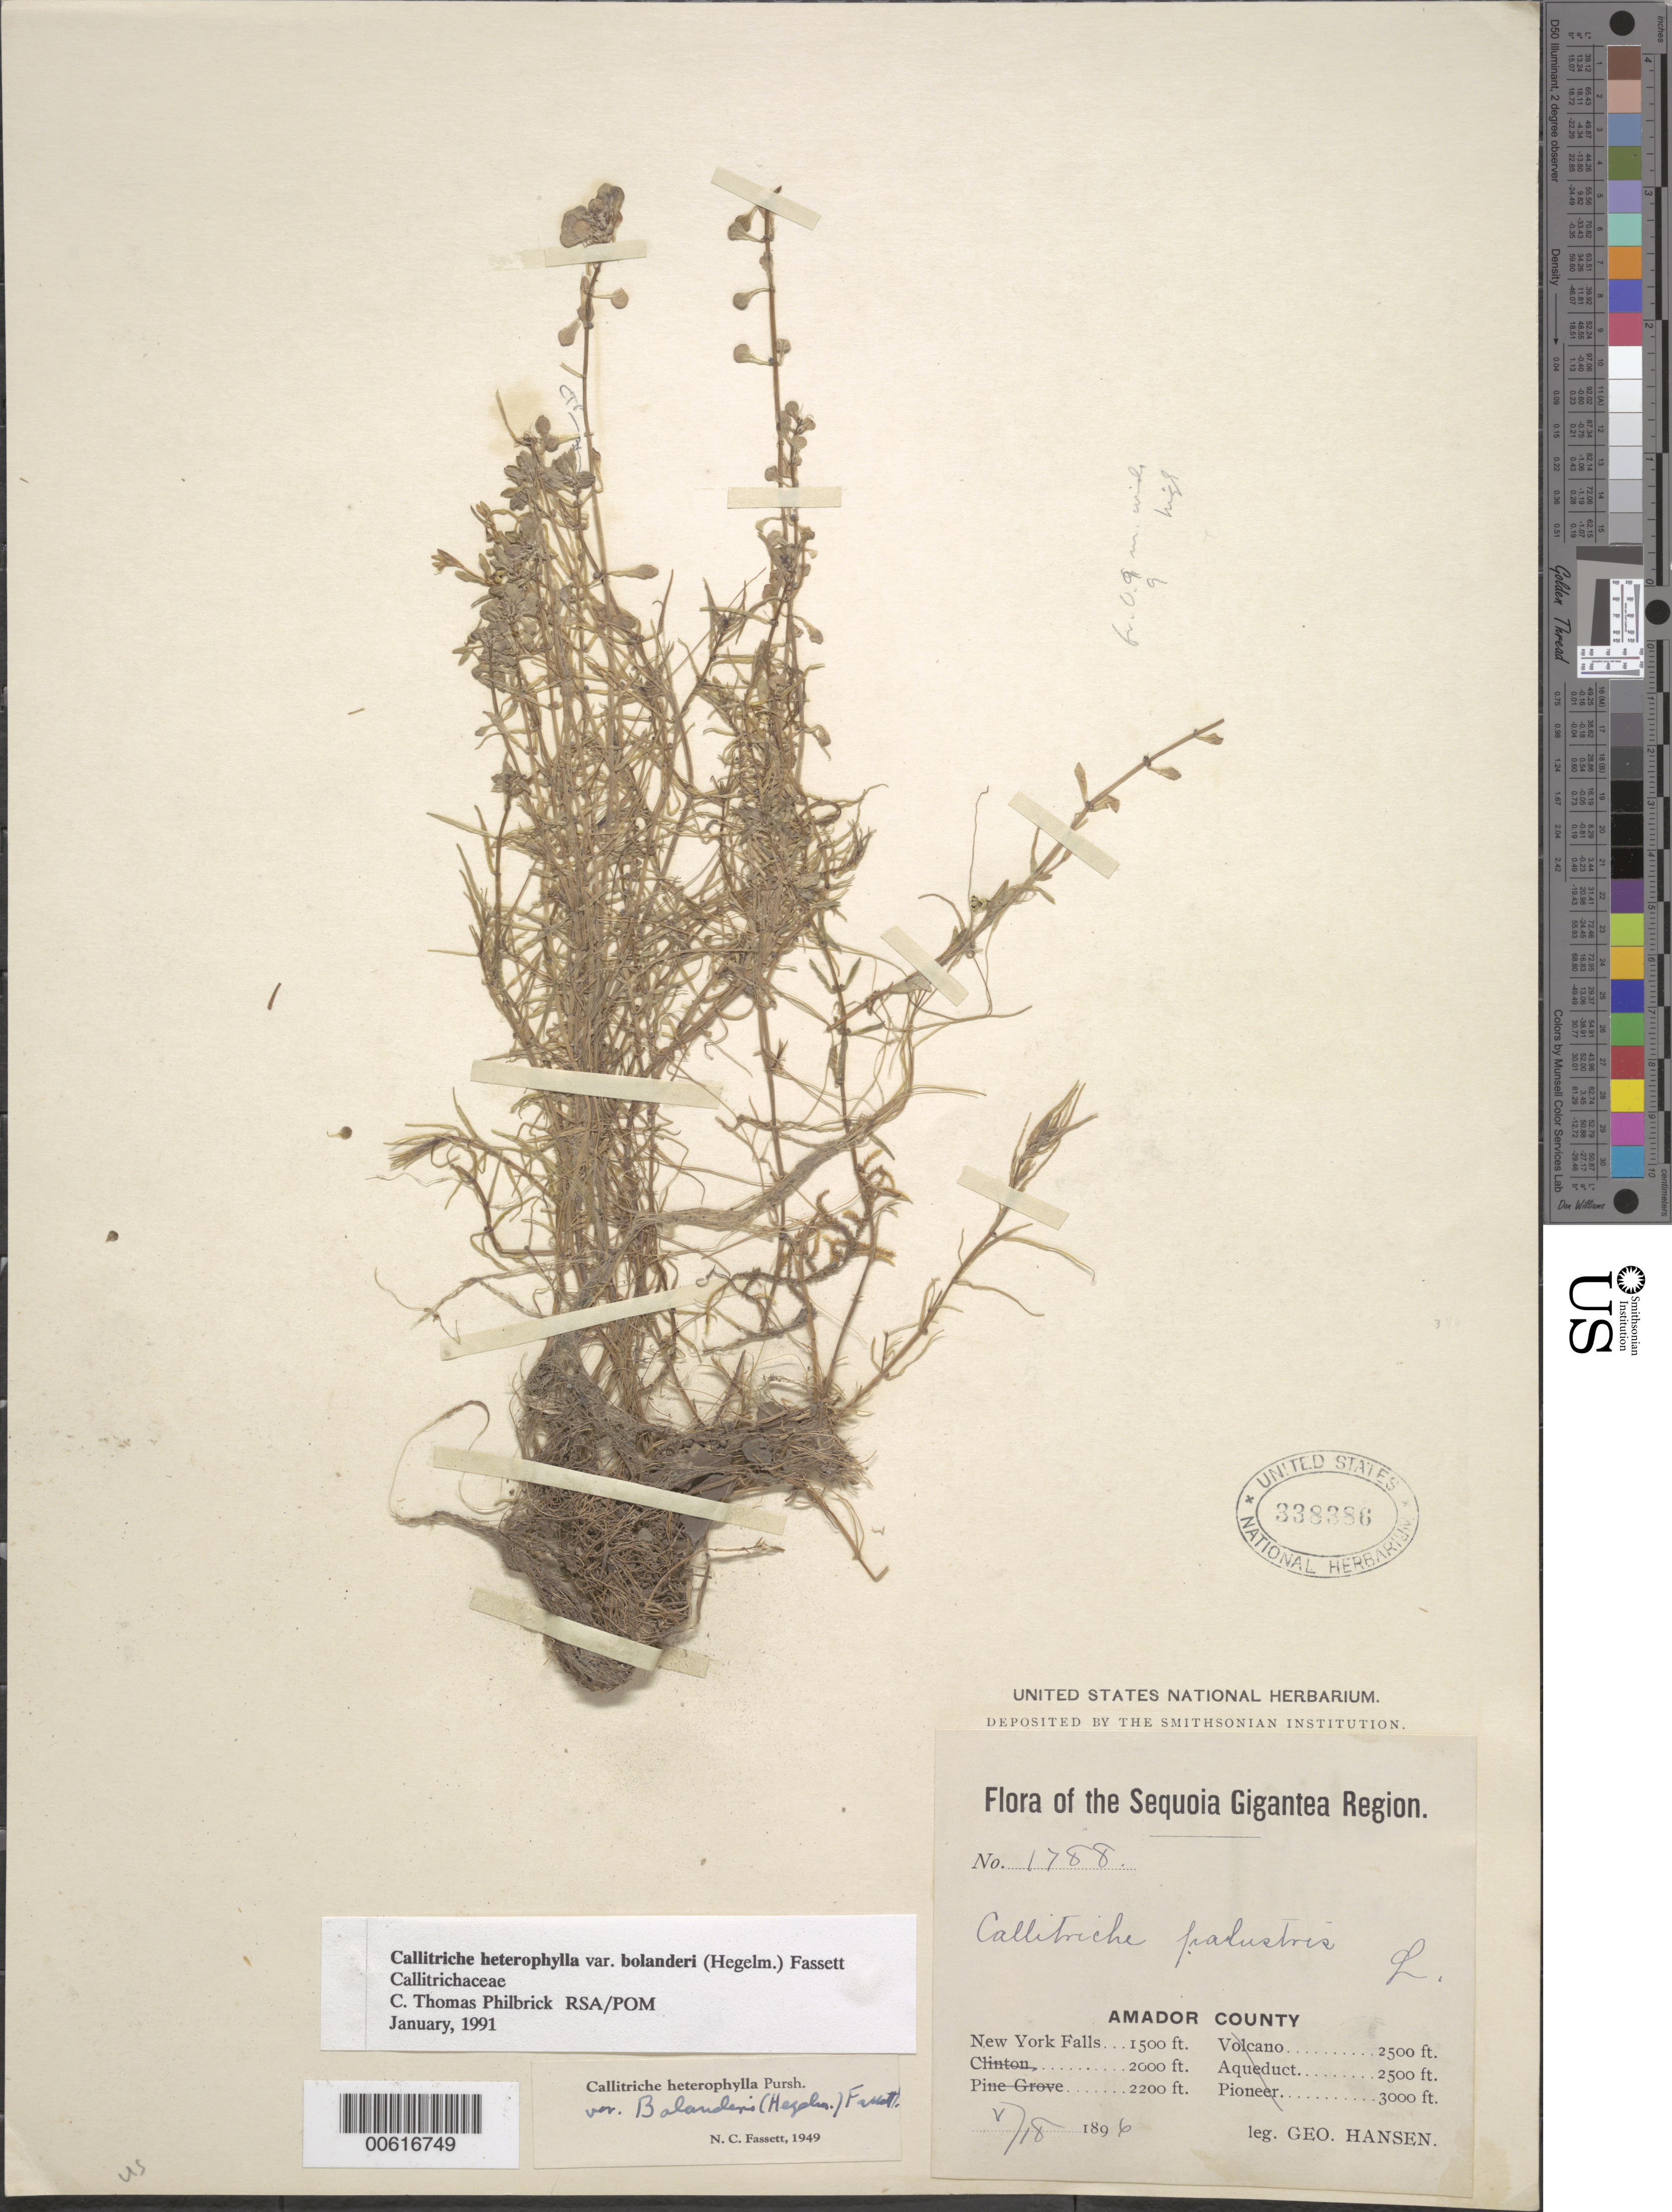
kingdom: Plantae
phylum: Tracheophyta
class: Magnoliopsida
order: Lamiales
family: Plantaginaceae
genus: Callitriche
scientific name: Callitriche heterophylla var. bolanderi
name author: (Hegelm.) Fassett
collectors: G. Hansen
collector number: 1788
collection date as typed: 18 May 1896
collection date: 1896-05-18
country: United States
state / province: California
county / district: Amador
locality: New York Falls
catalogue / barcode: US 338386